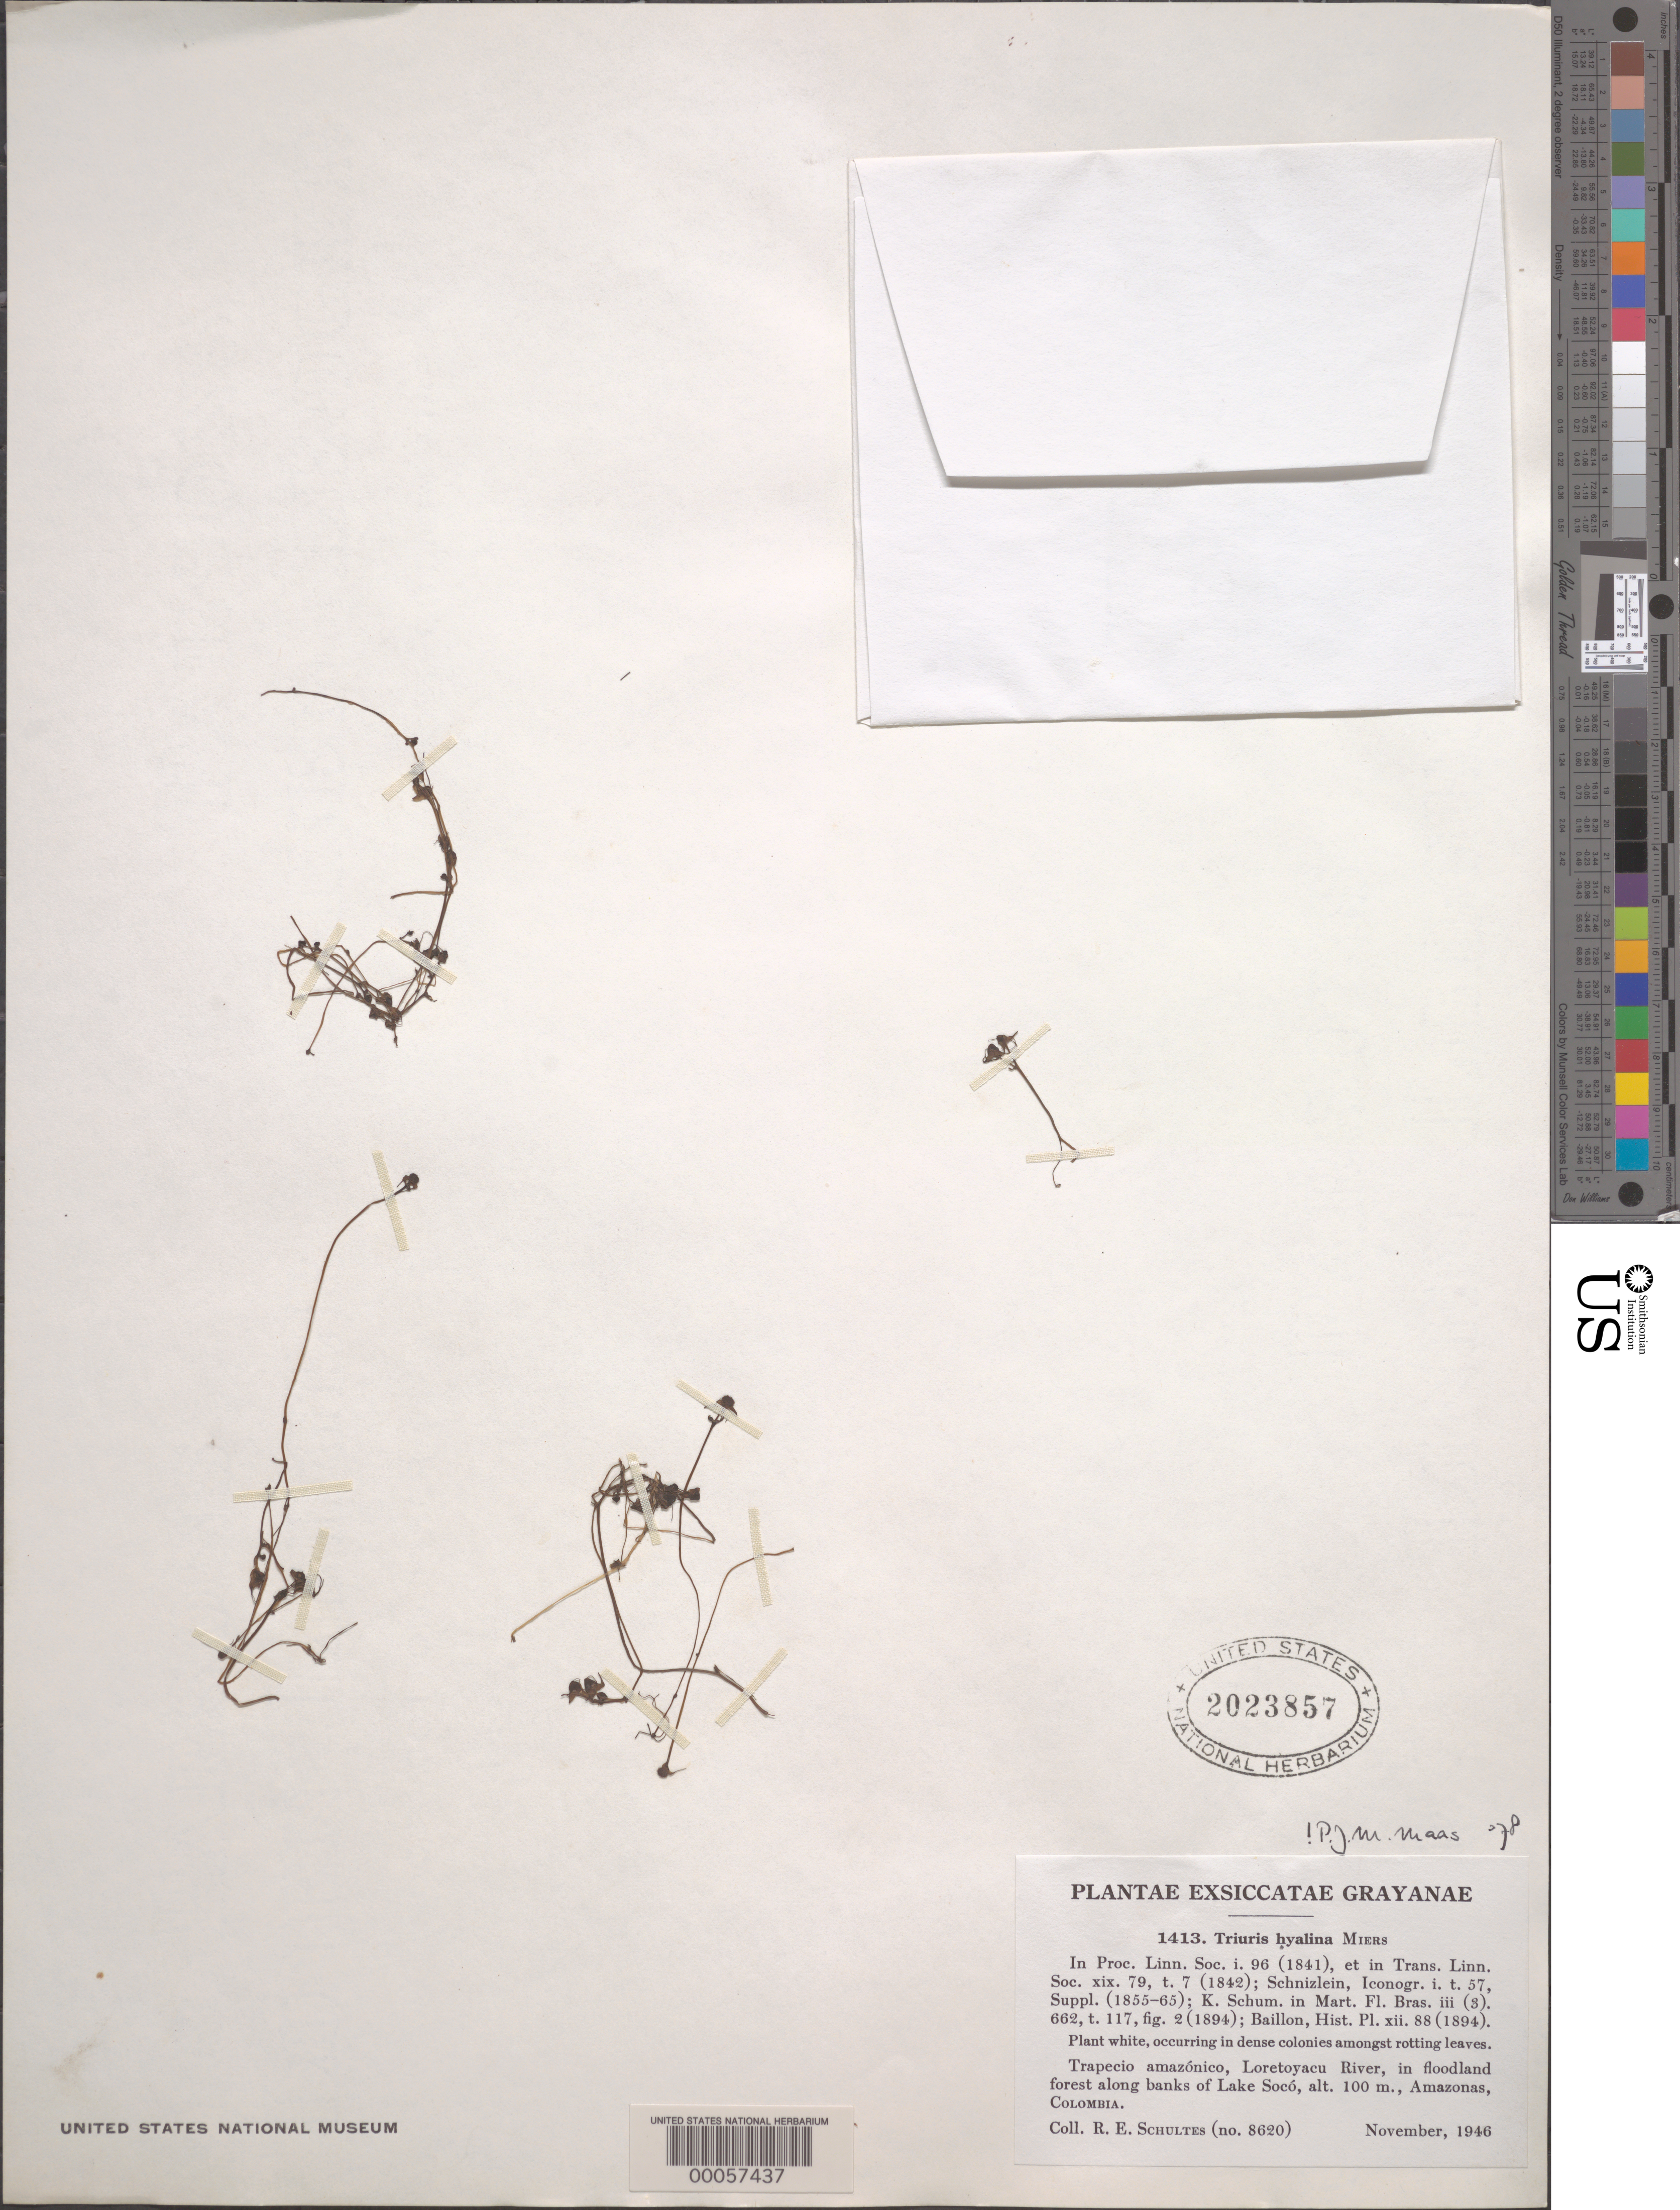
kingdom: Plantae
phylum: Tracheophyta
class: Liliopsida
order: Pandanales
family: Triuridaceae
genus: Triuris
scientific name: Triuris hyalina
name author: Miers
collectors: R. E. Schultes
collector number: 1413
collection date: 1946-11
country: Colombia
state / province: Amazônas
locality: Trapecio amazónico, Loretoyacu River, in floodland forest along banks of Lake Socó.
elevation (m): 100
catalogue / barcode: US 2023857